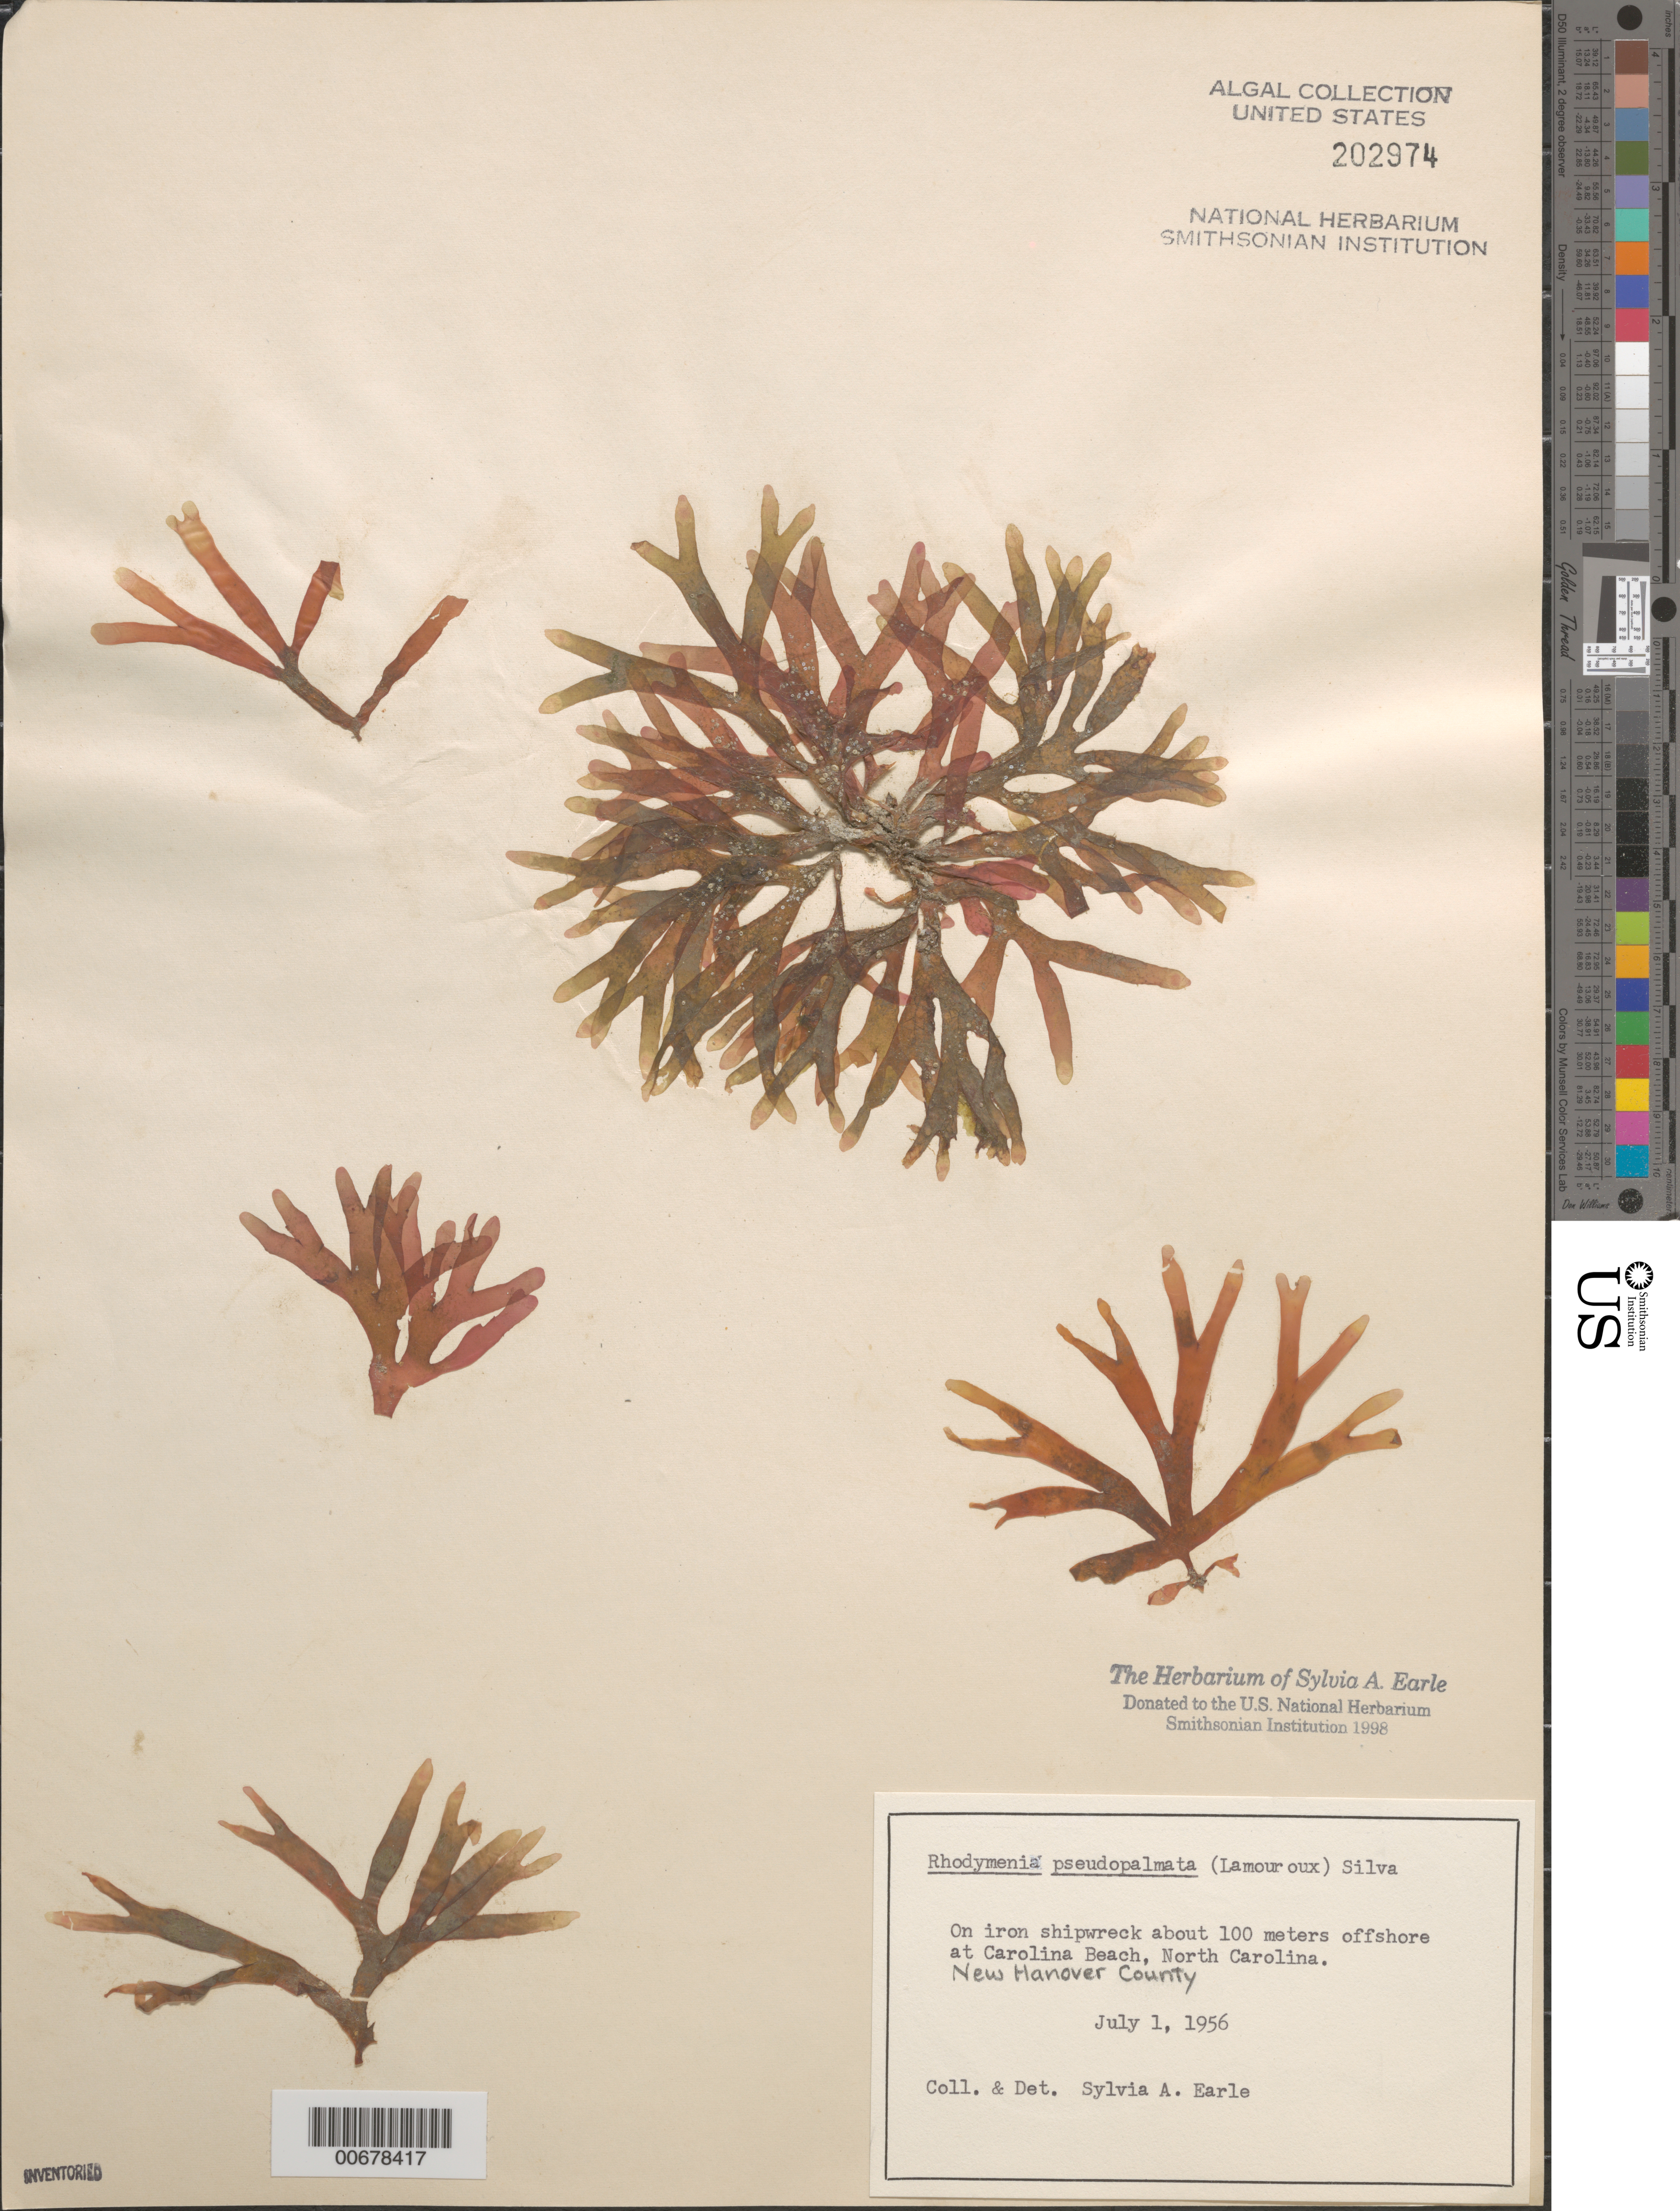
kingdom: Plantae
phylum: Rhodophyta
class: Florideophyceae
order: Rhodymeniales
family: Rhodymeniaceae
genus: Rhodymenia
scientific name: Rhodymenia pseudopalmata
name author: (J.V.Lamouroux) P.C. Silva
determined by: Earle, S. A.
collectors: S. A. Earle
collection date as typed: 01 Jul 1956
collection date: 1956-07-01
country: United States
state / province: North Carolina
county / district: New Hanover County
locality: Carolina Beach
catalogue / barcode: US 202974